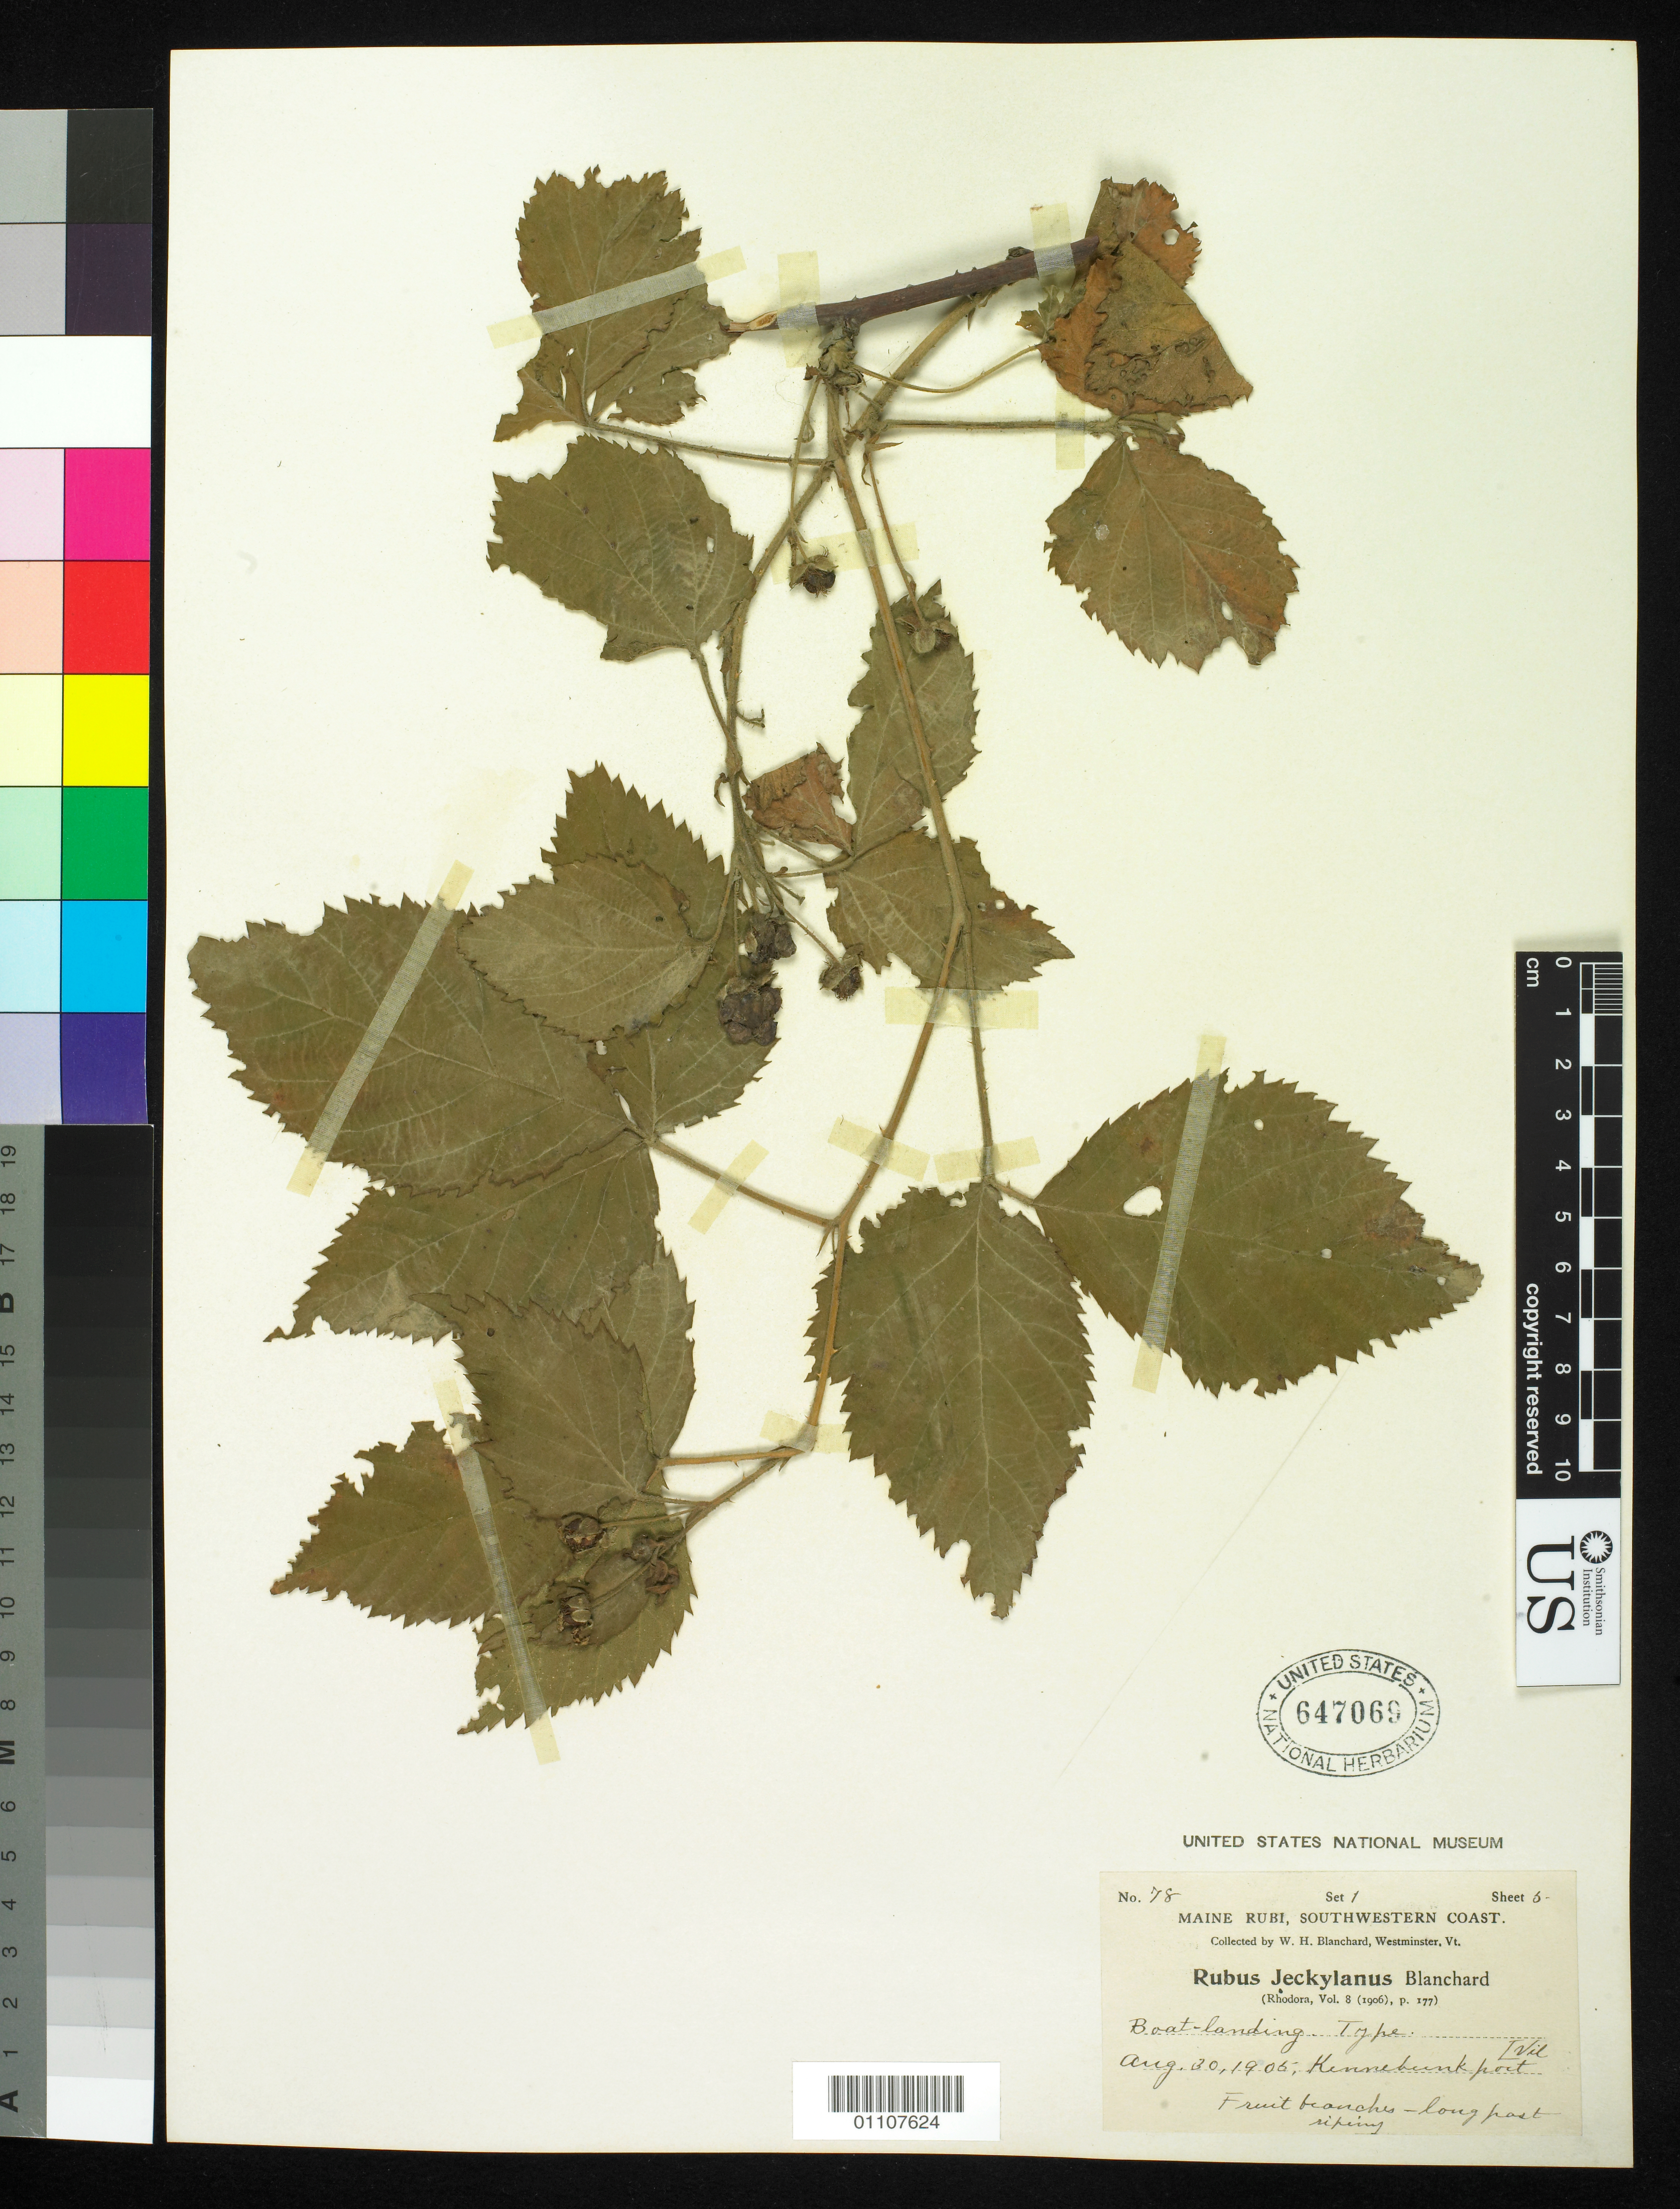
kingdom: Plantae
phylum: Tracheophyta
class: Magnoliopsida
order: Rosales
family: Rosaceae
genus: Rubus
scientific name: Rubus jeckylanus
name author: Blanch.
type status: Syntype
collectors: W. H. Blanchard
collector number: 78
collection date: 1905-08-30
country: United States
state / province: Maine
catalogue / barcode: US 647069